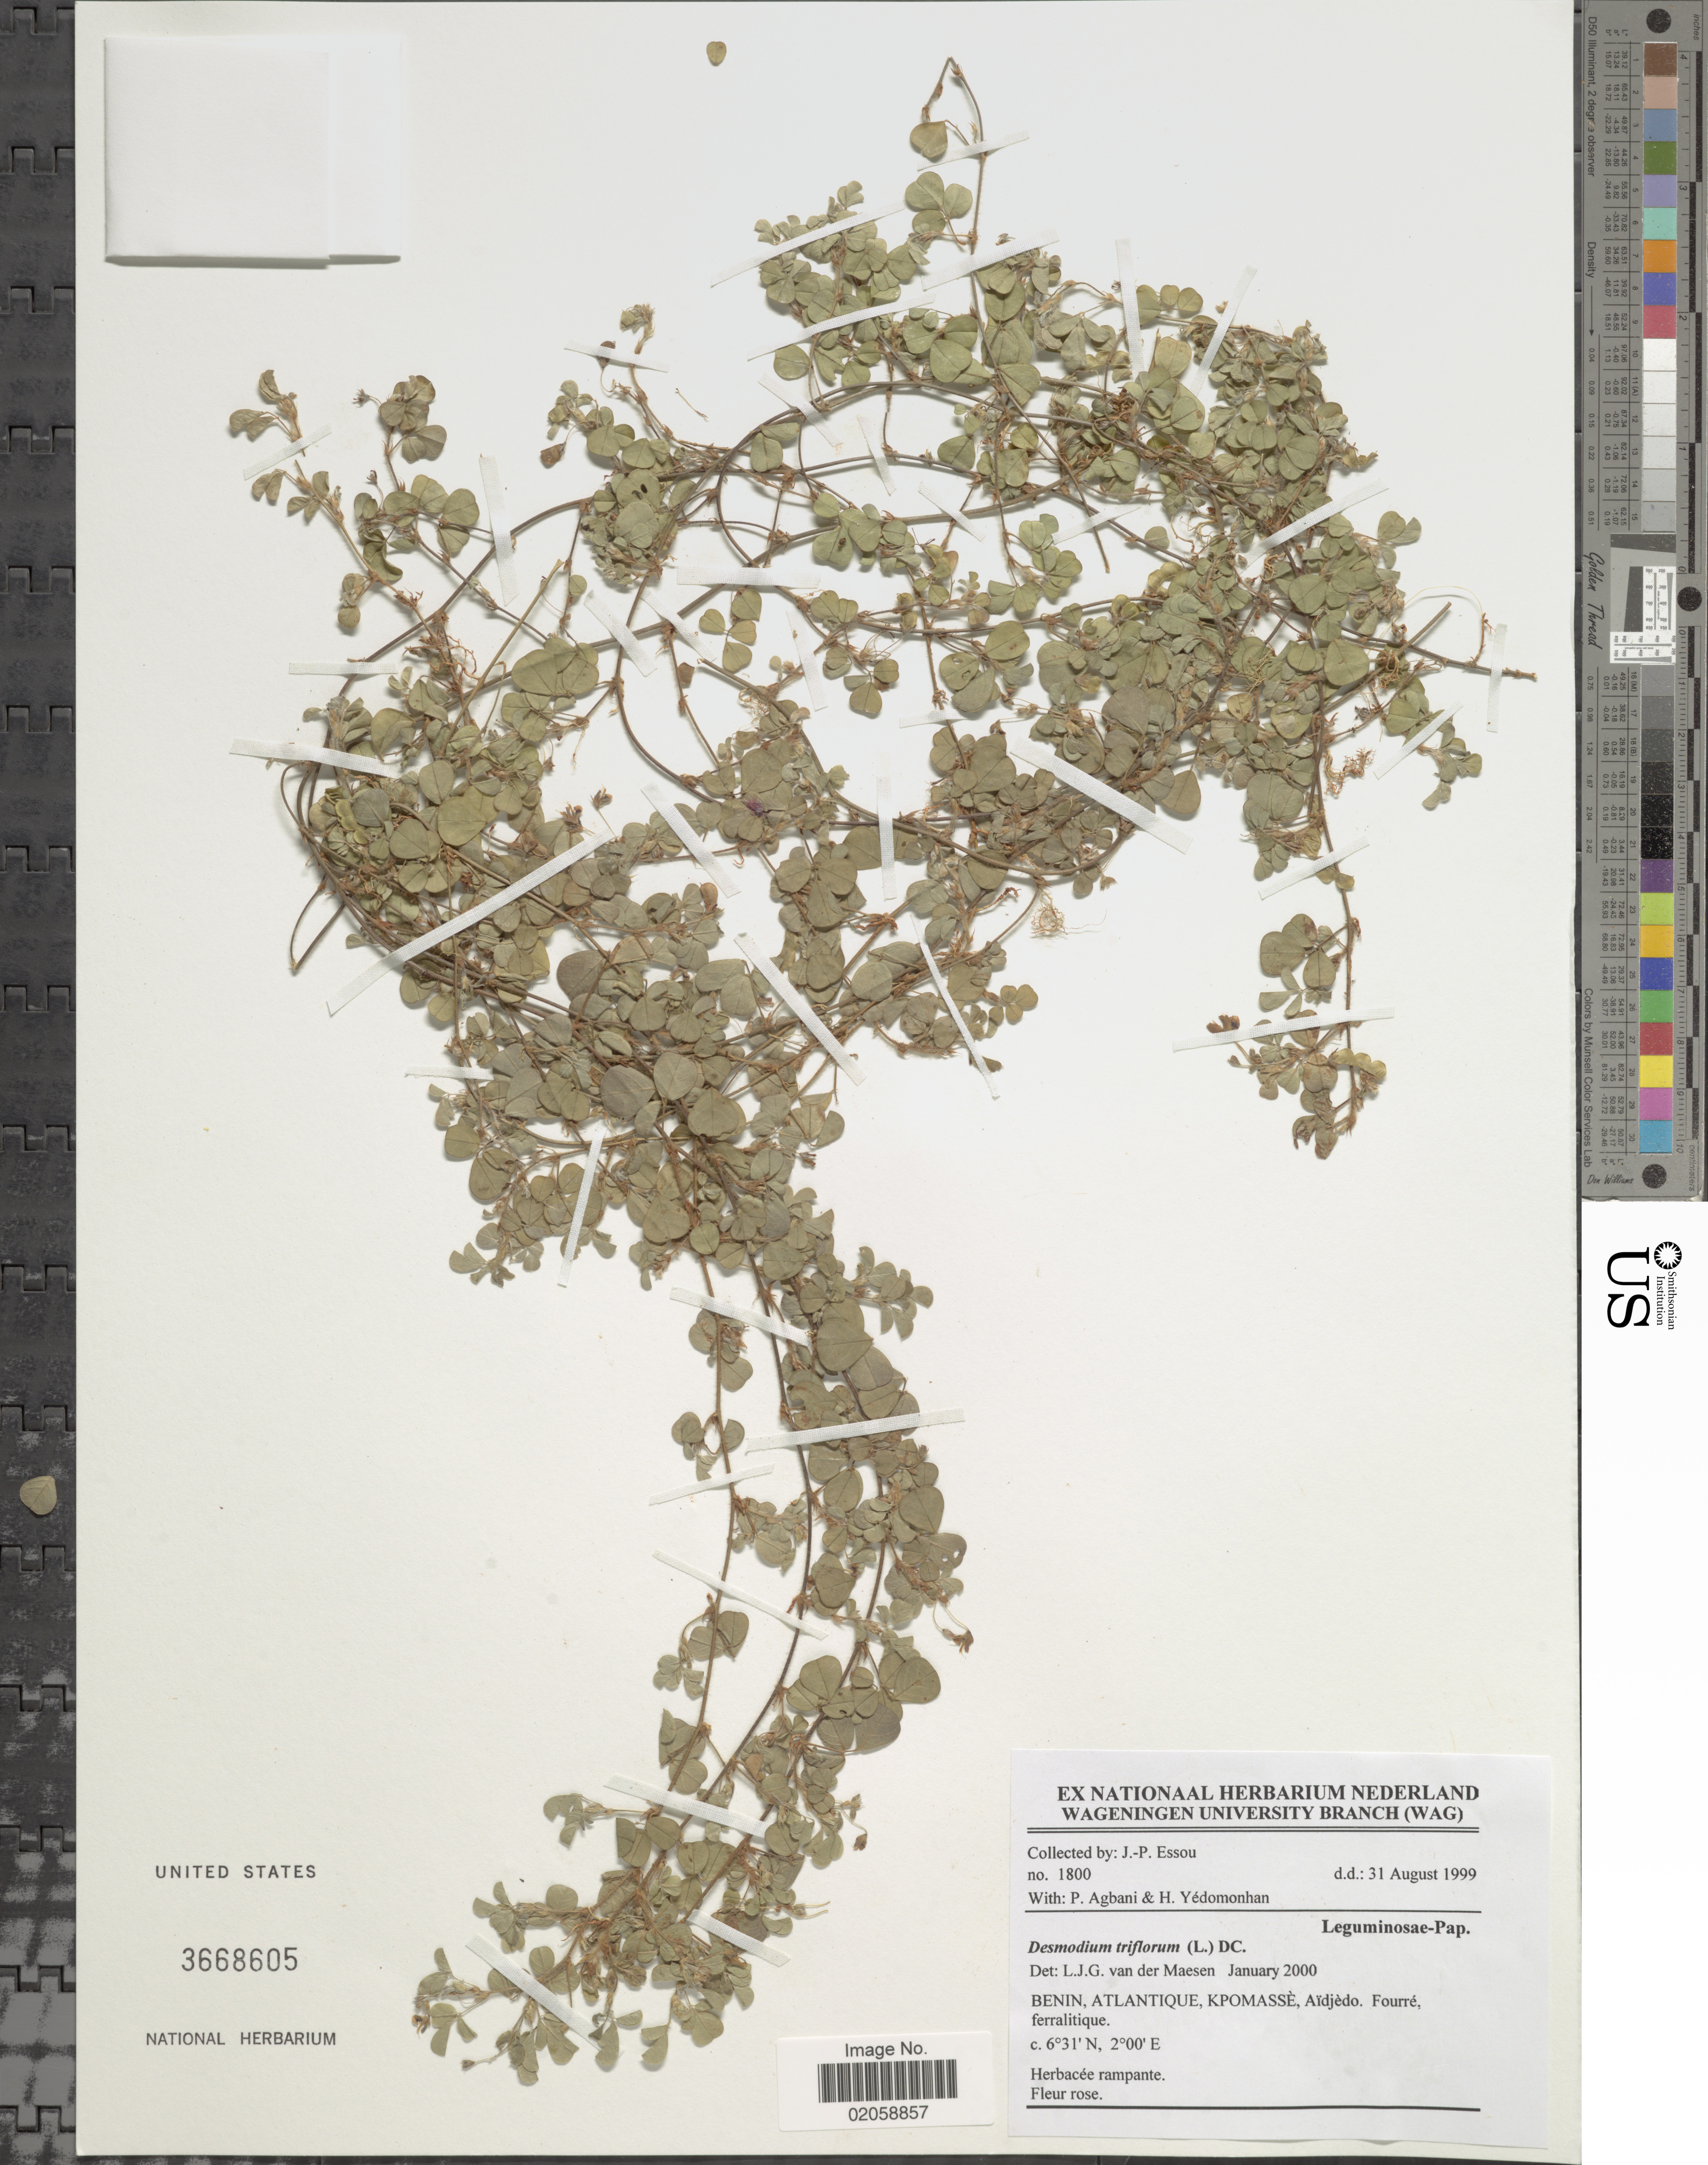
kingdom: Plantae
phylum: Tracheophyta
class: Magnoliopsida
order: Fabales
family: Fabaceae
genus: Grona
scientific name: Grona triflora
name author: (L.) H. Ohashi & K. Ohashi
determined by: Strong, Mark T., (BOT), Smithsonian Institution - National Museum of Natural History (UNITED STATES)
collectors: J. Essou, P. Agbani & H. Yedomonhan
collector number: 1800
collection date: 1999-08-31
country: Benin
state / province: Atlantique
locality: Kpomassè, Aïdjèdo. Fourré, ferralitique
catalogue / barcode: US 3668605